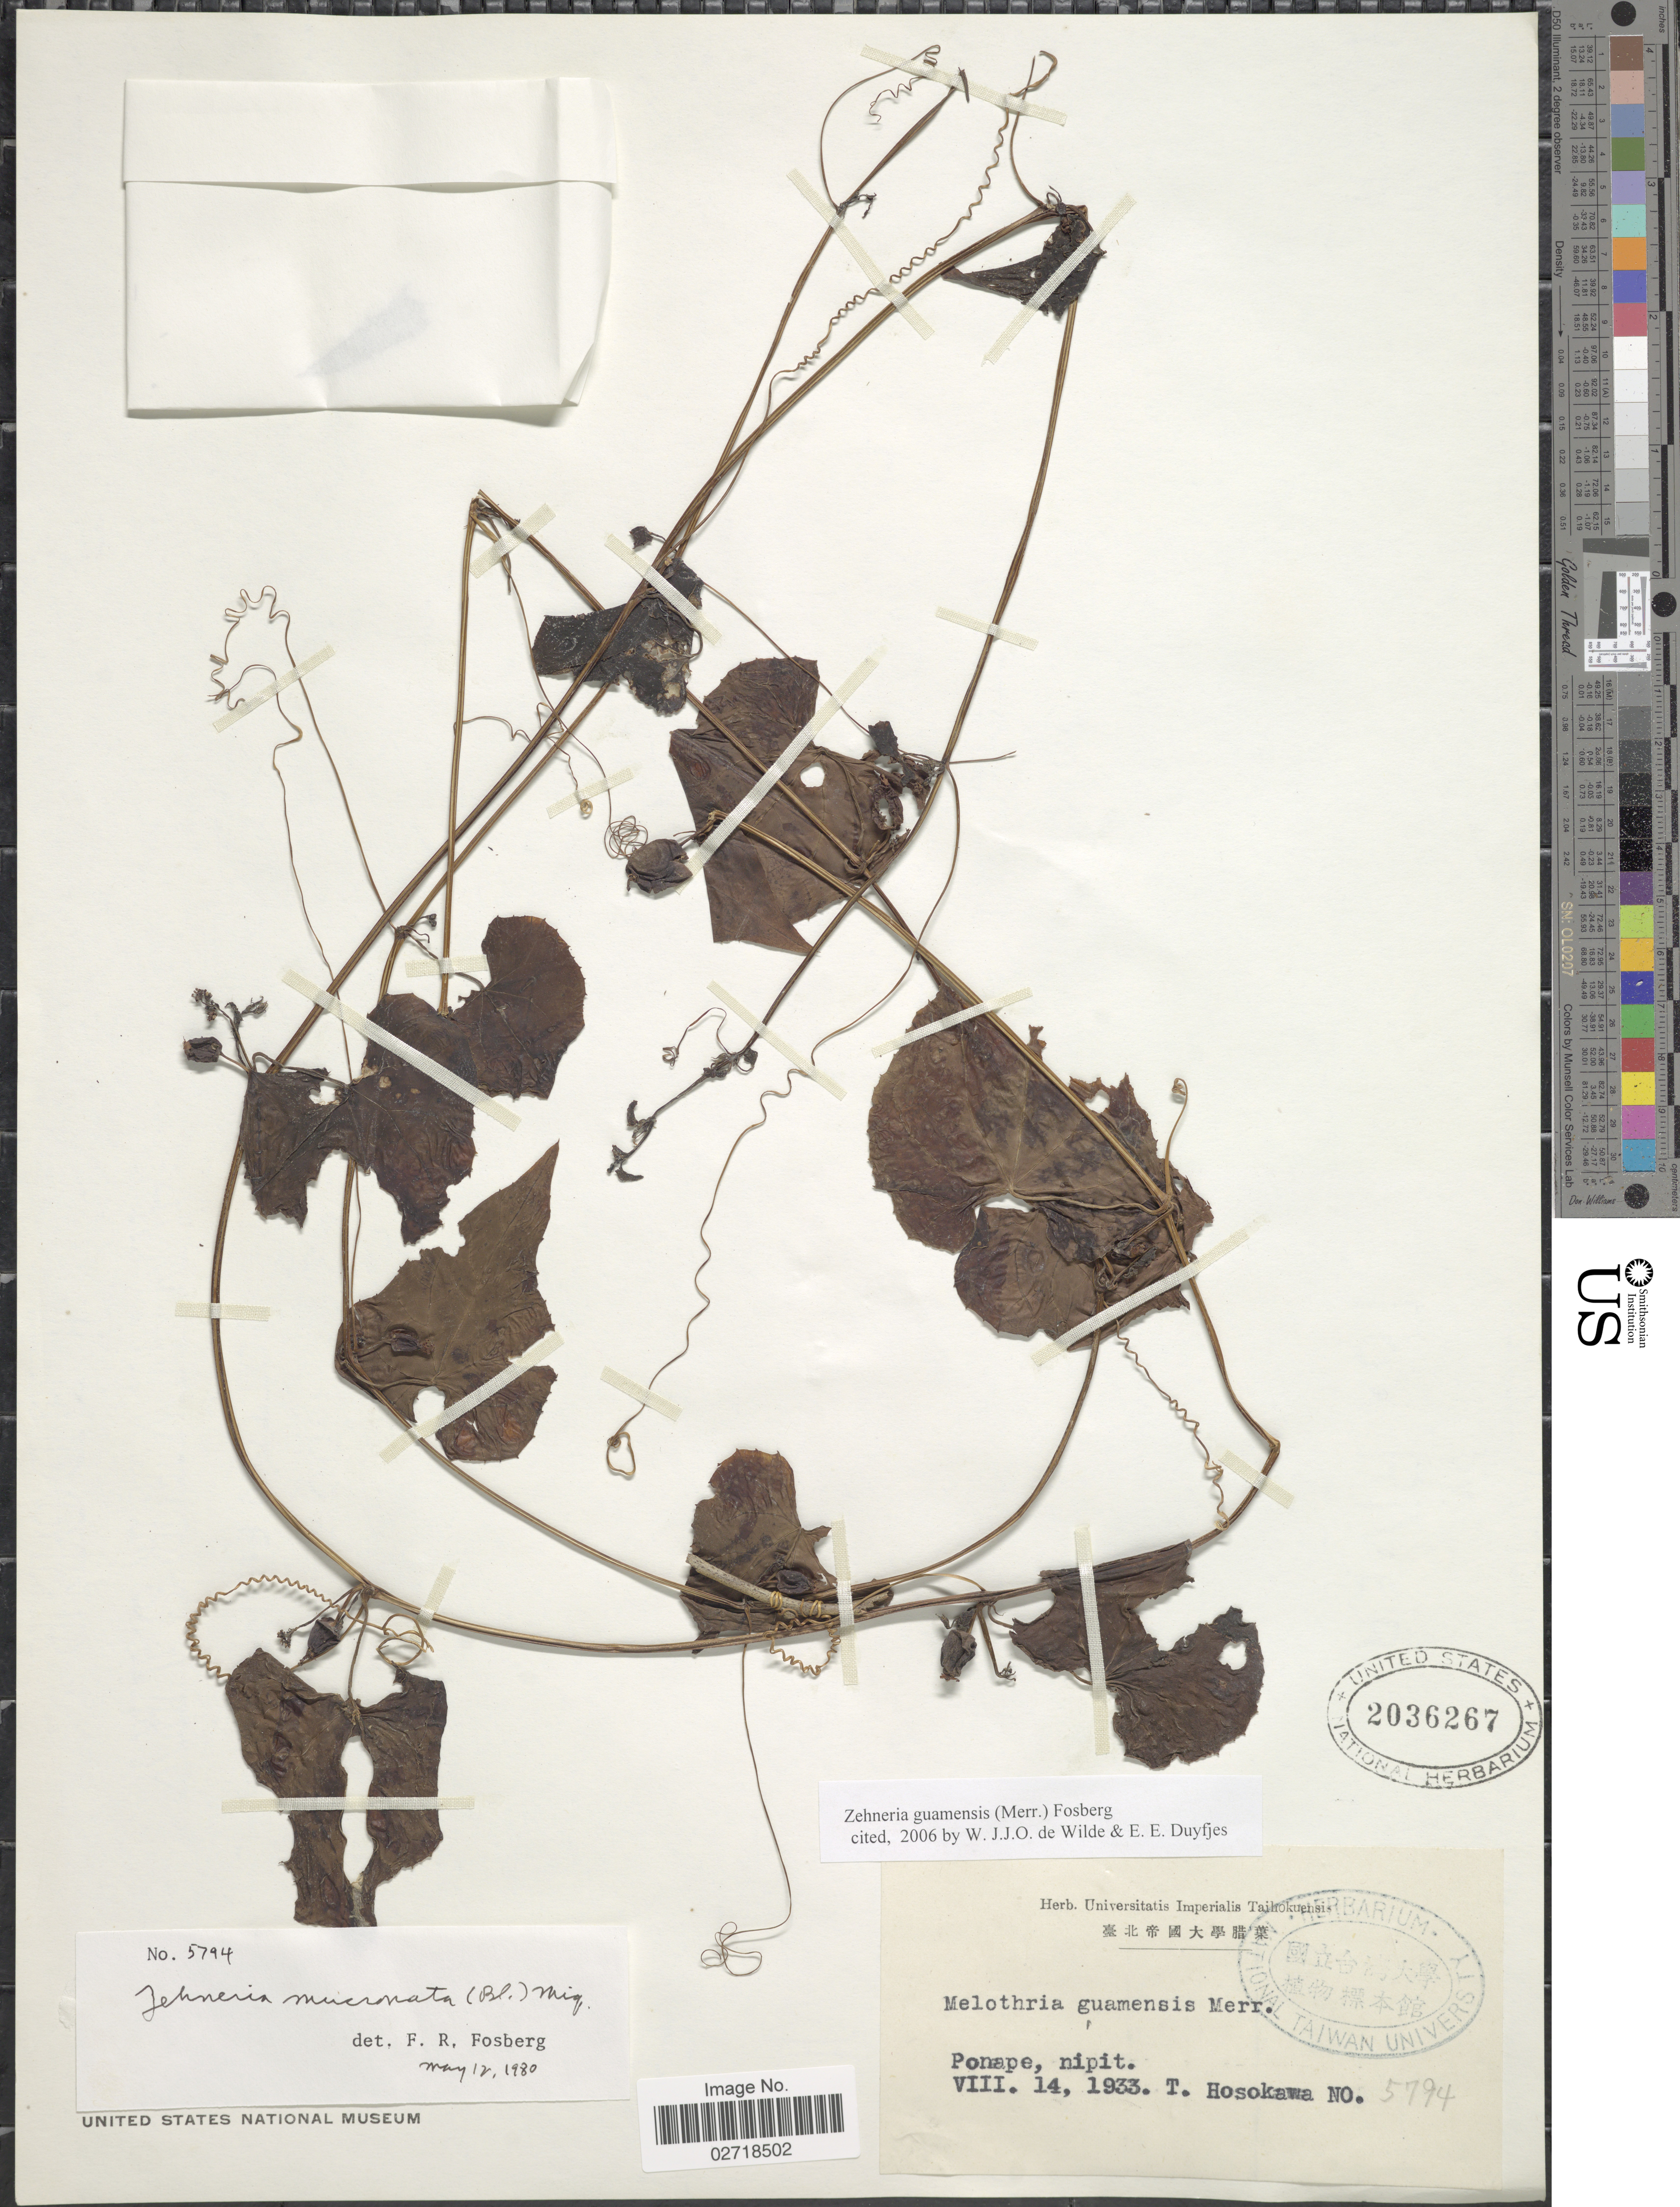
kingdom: Plantae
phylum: Tracheophyta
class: Magnoliopsida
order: Cucurbitales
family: Cucurbitaceae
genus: Zehneria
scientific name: Zehneria guamensis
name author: Merr.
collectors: T. Hosokawa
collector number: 5794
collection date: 1933-08-14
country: Micronesia, Federated States of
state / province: Pohnpei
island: Pohnpei [Ponape]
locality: Ponape, nipit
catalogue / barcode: US 2036267